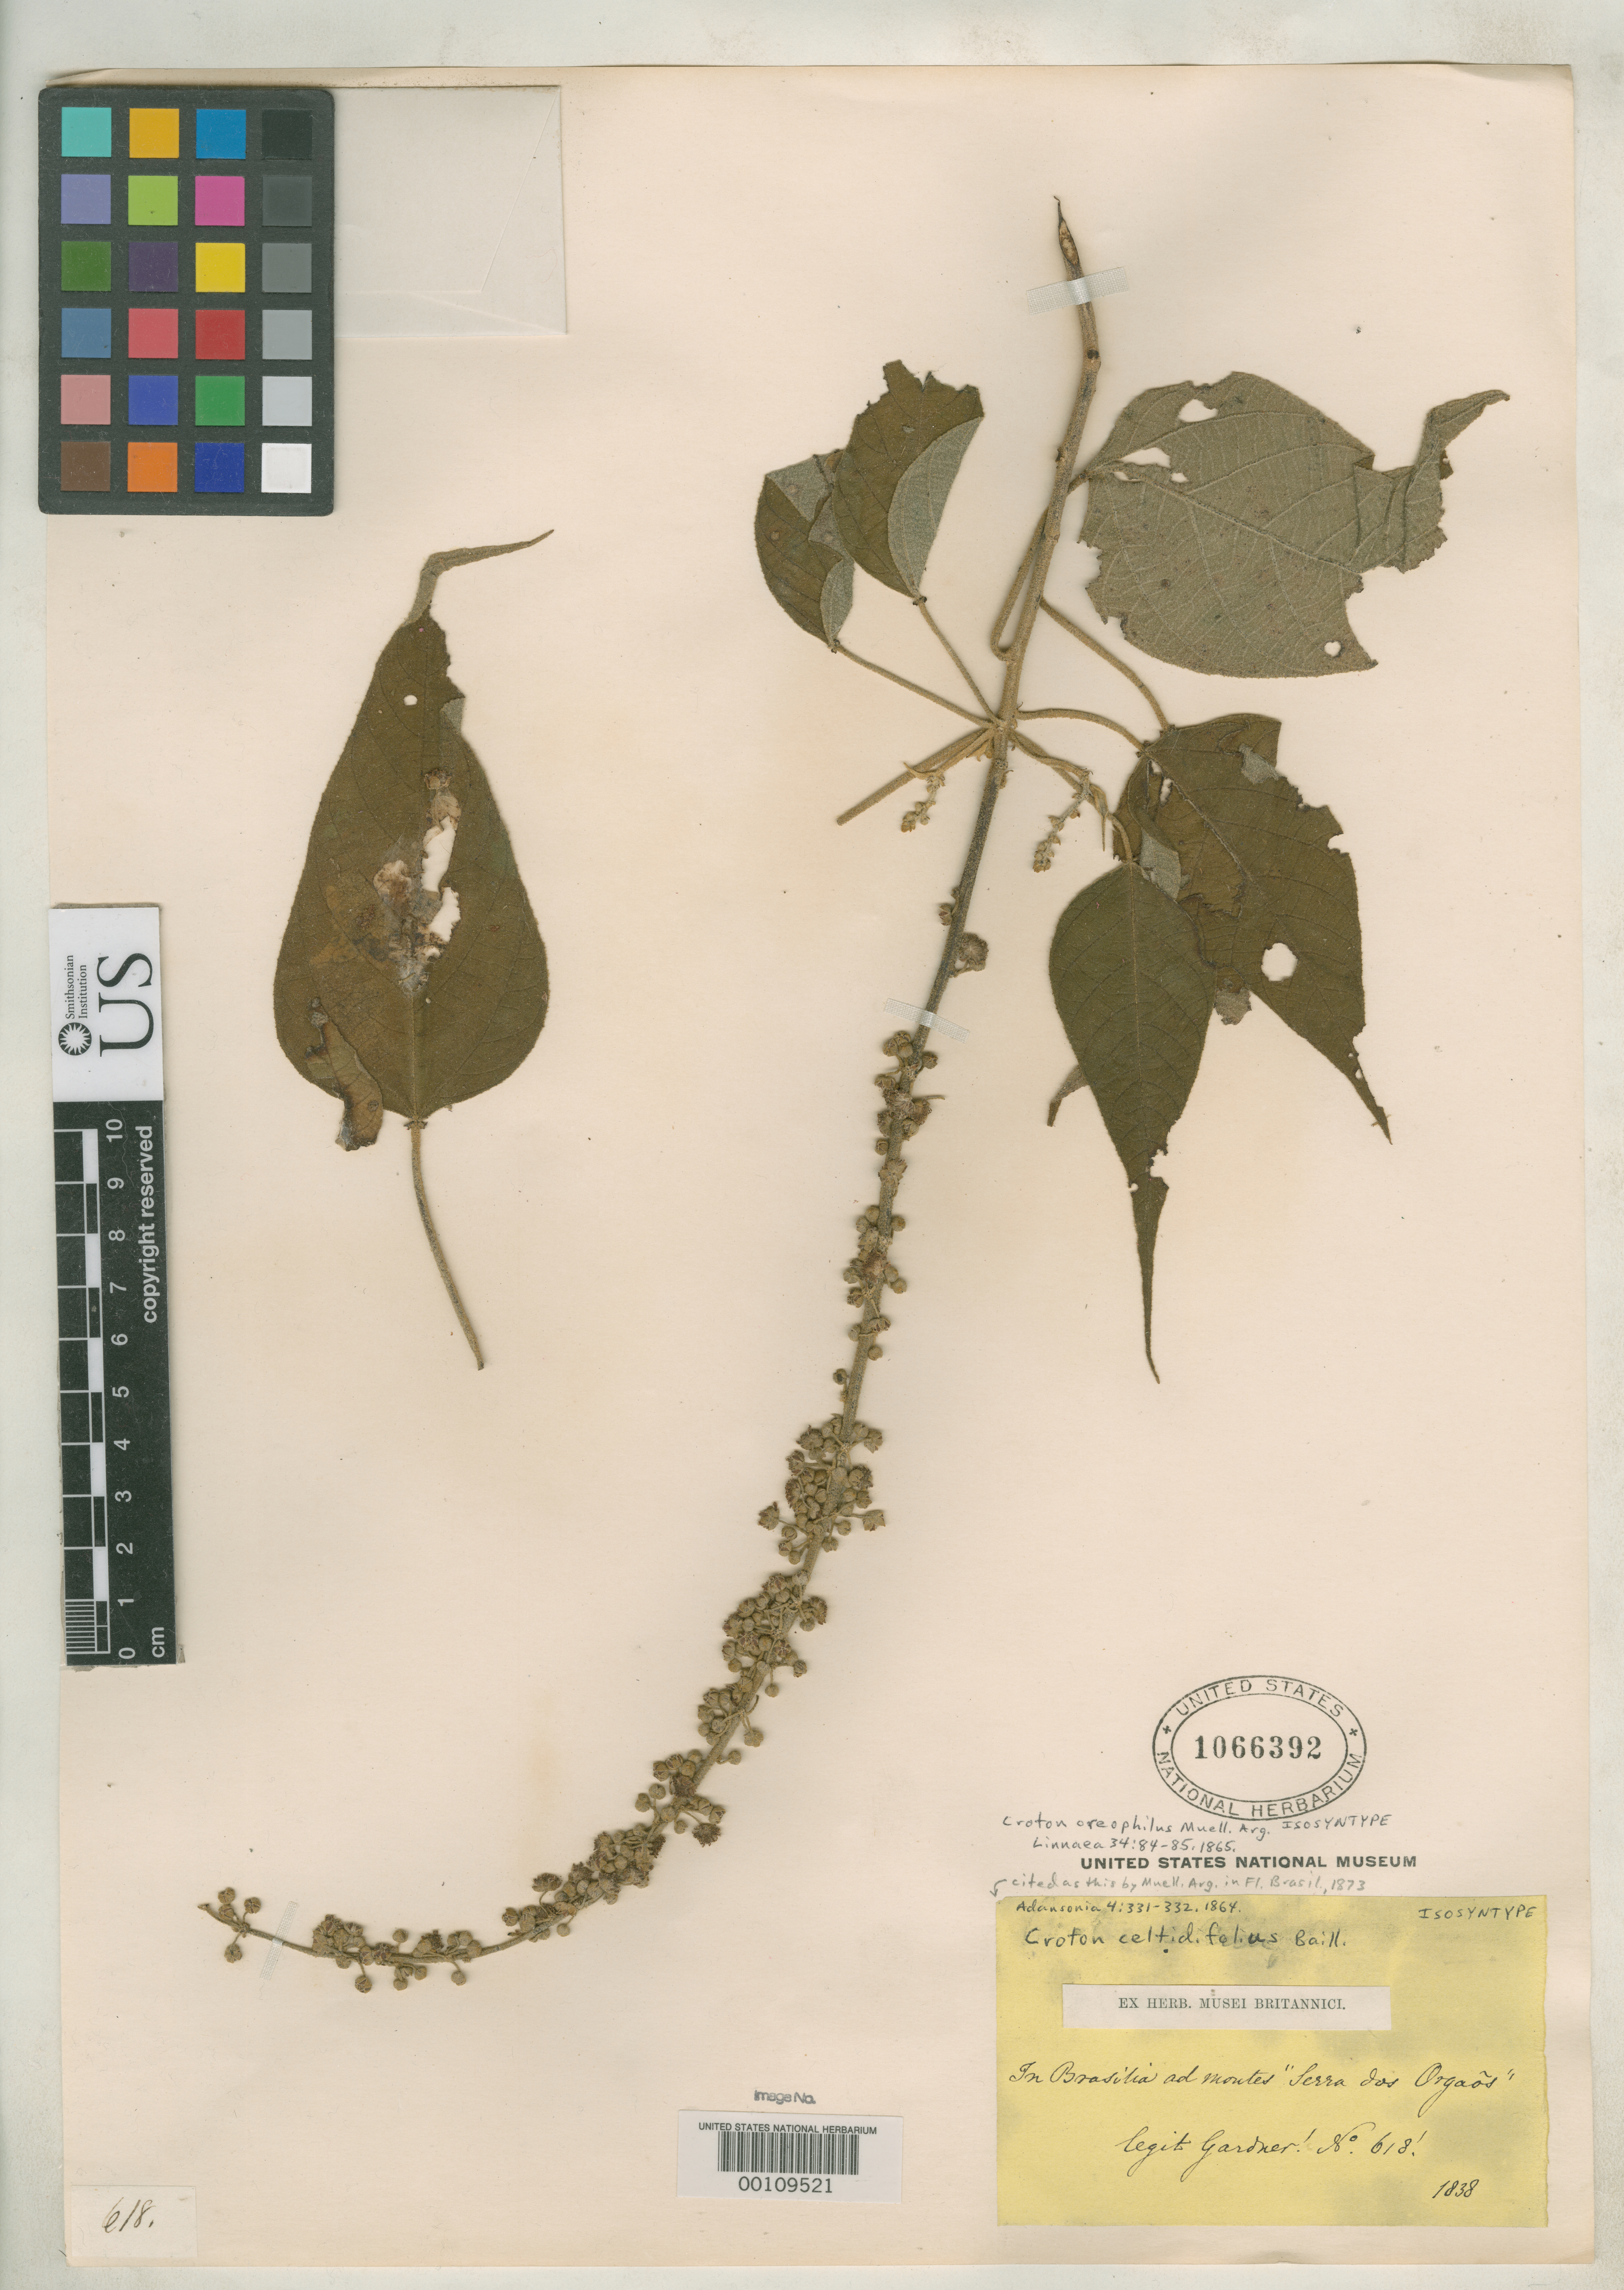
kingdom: Plantae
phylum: Tracheophyta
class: Magnoliopsida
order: Malpighiales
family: Euphorbiaceae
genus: Croton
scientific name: Croton oreophilus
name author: Müll. Arg.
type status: Isosyntype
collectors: G. Gardner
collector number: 618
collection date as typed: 1838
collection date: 1838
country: Brazil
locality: Serra dos Orgaos.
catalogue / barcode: US 1066392